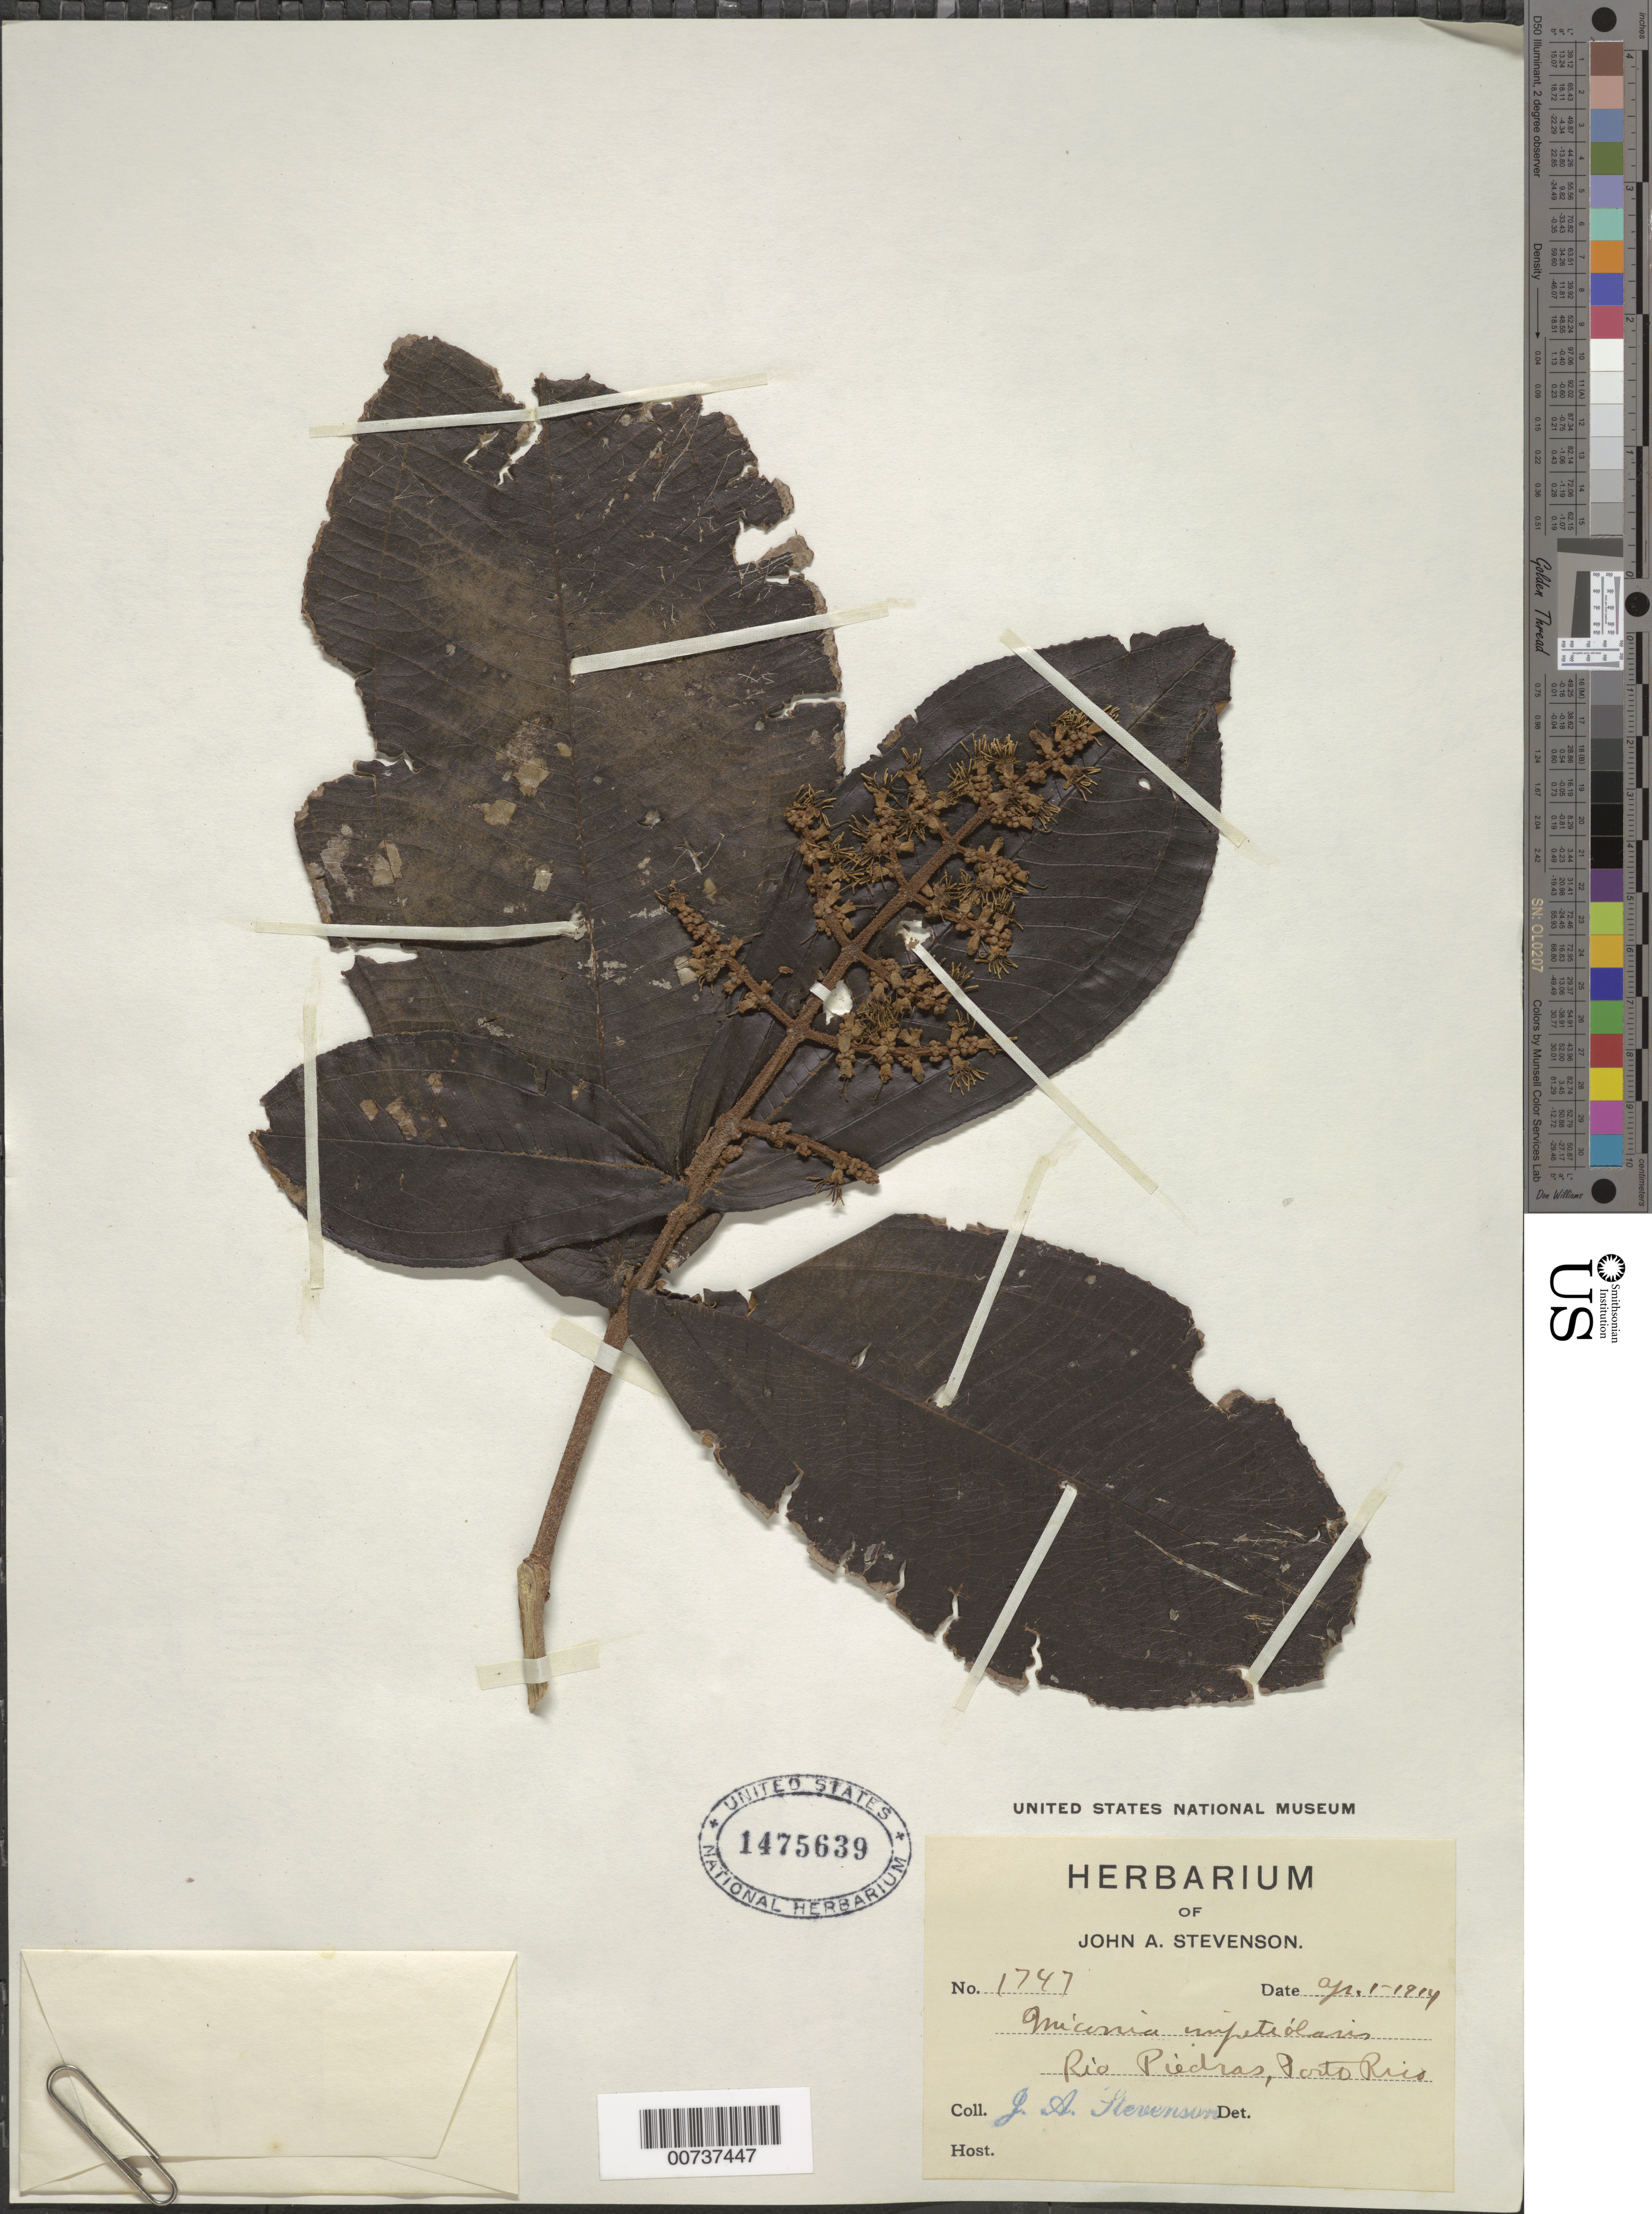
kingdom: Plantae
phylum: Tracheophyta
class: Magnoliopsida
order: Myrtales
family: Melastomataceae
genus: Miconia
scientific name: Miconia impetiolaris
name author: (Sw.) D. Don ex DC.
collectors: J. Stevenson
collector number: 1747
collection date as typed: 01 Apr 1914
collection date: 1914-04-01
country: Puerto Rico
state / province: San Juan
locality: Rio Piedras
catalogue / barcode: US 1475639